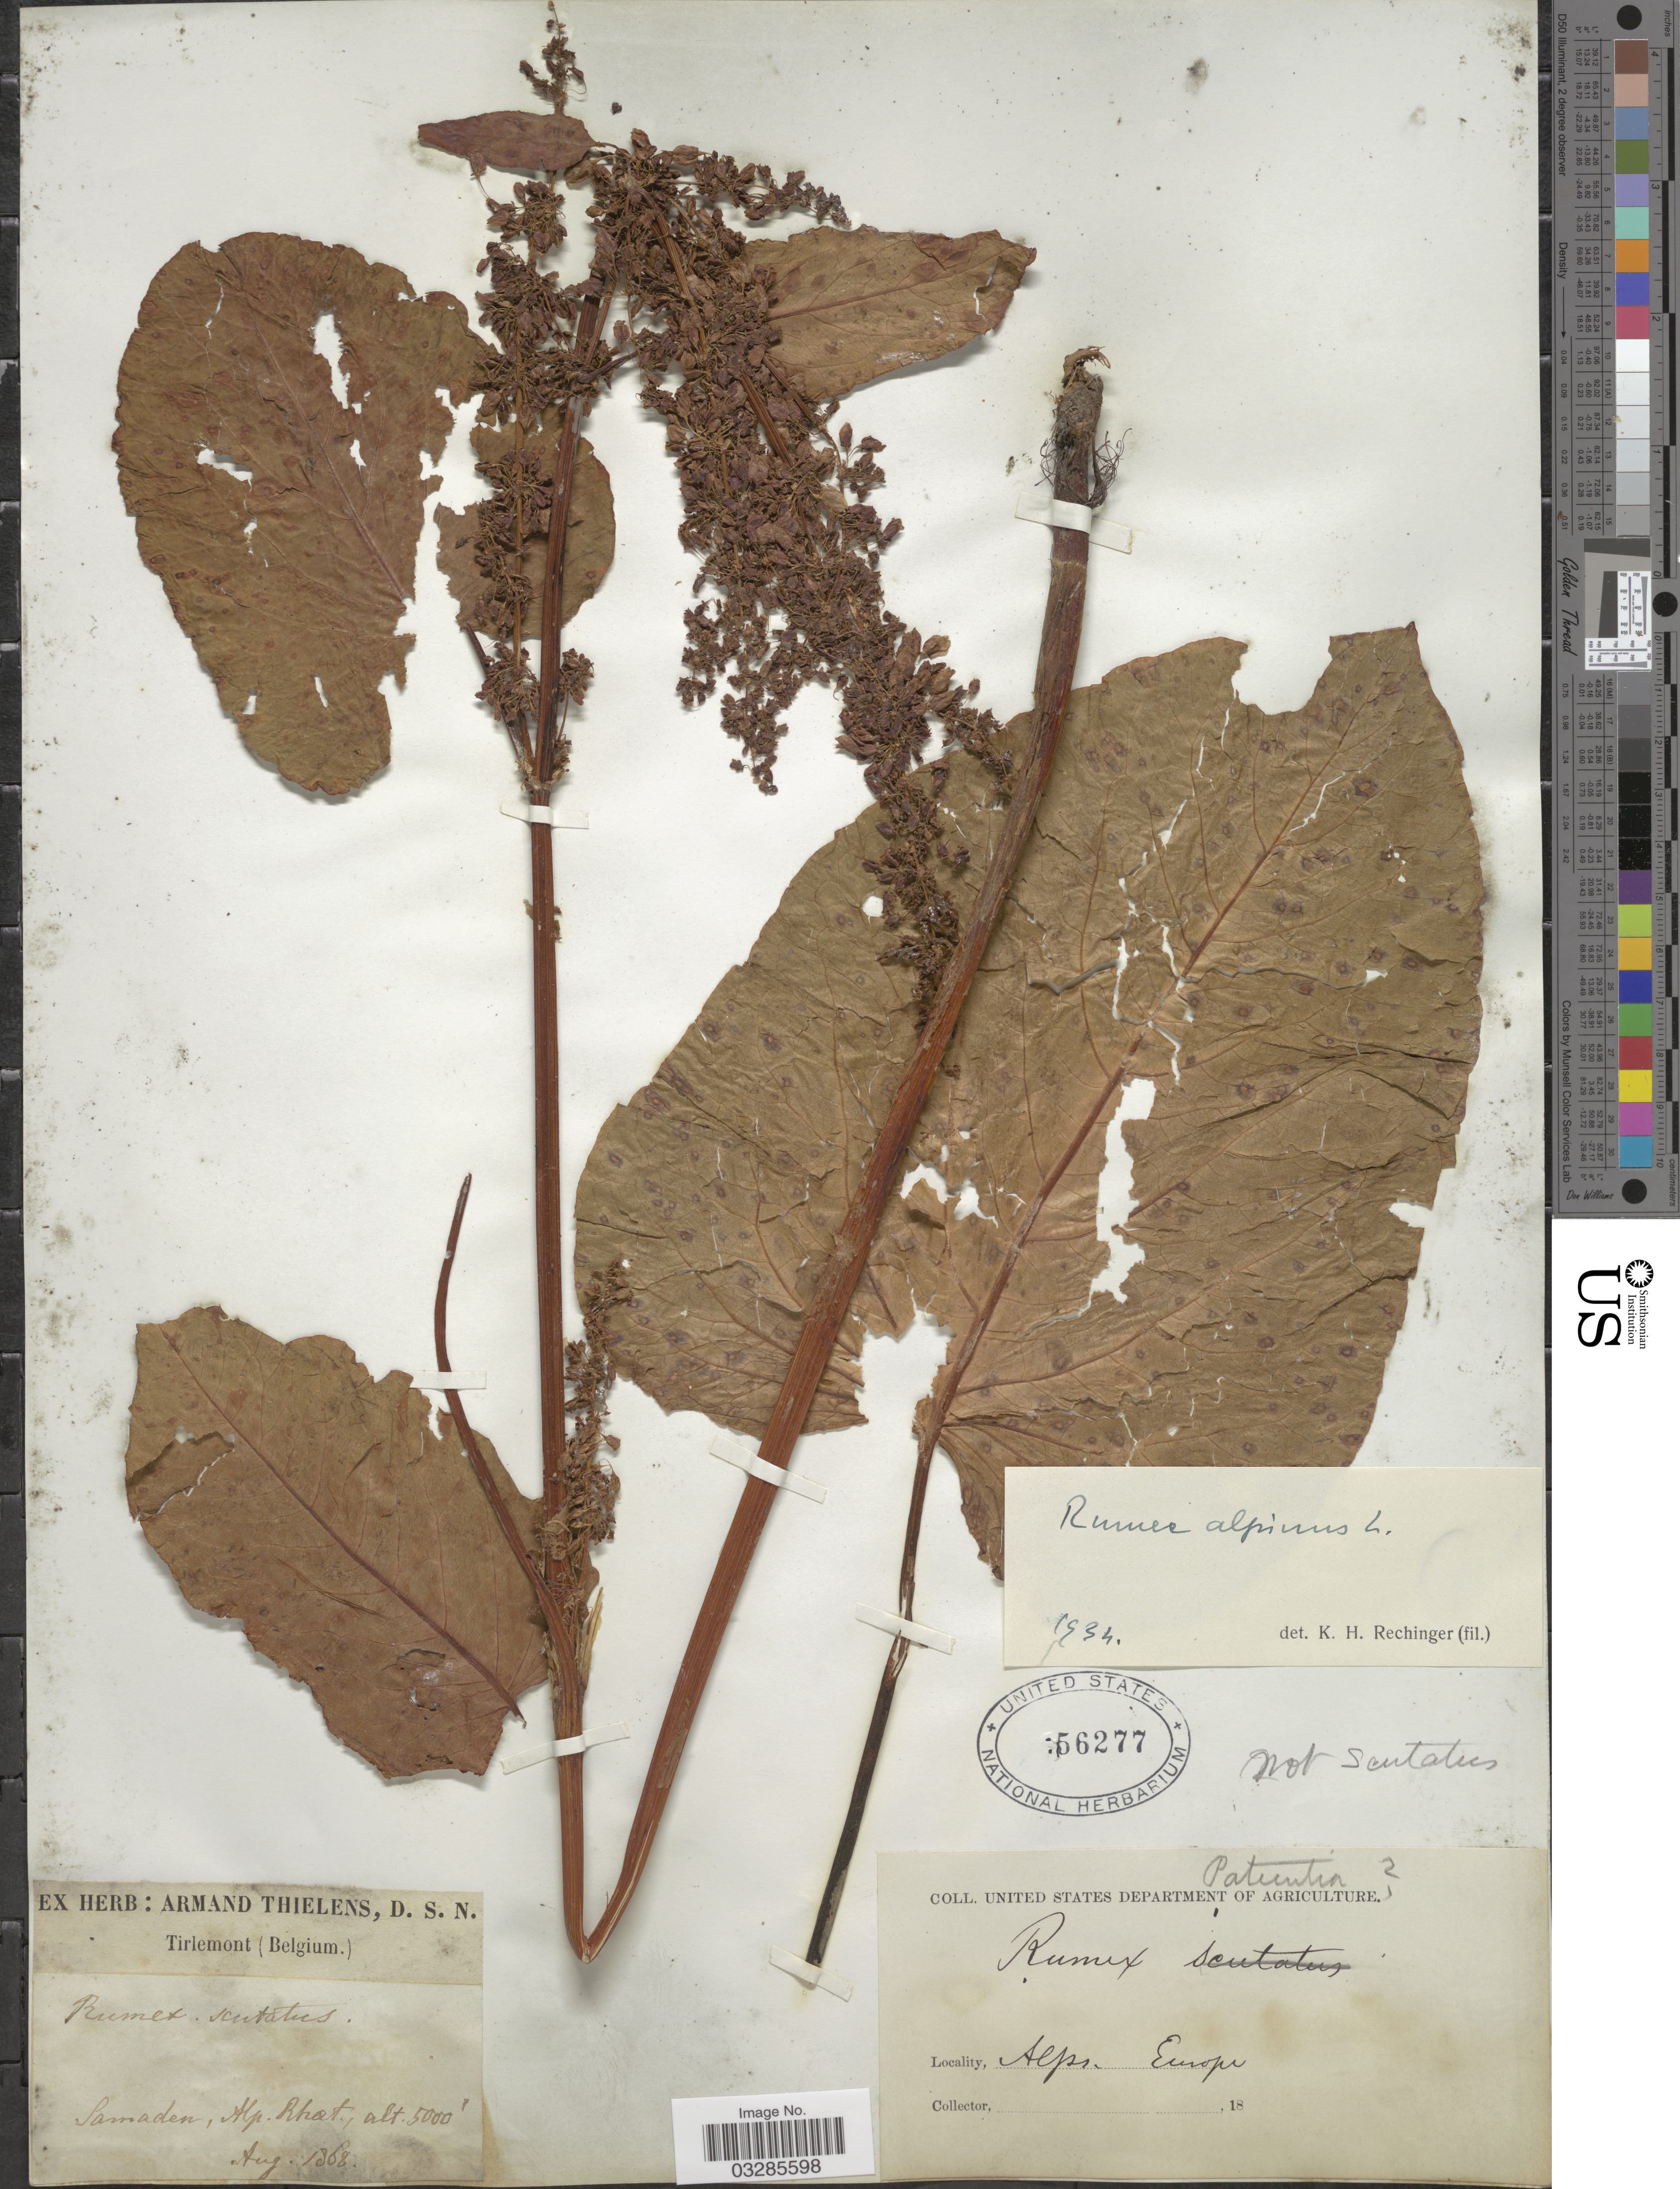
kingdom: Plantae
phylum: Tracheophyta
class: Magnoliopsida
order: Caryophyllales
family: Polygonaceae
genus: Rumex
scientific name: Rumex alpinus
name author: L.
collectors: United States Department of Agriculture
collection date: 1868-08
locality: Samaden, Alps. Rhat. Europe.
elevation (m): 1524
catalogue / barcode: US 56277